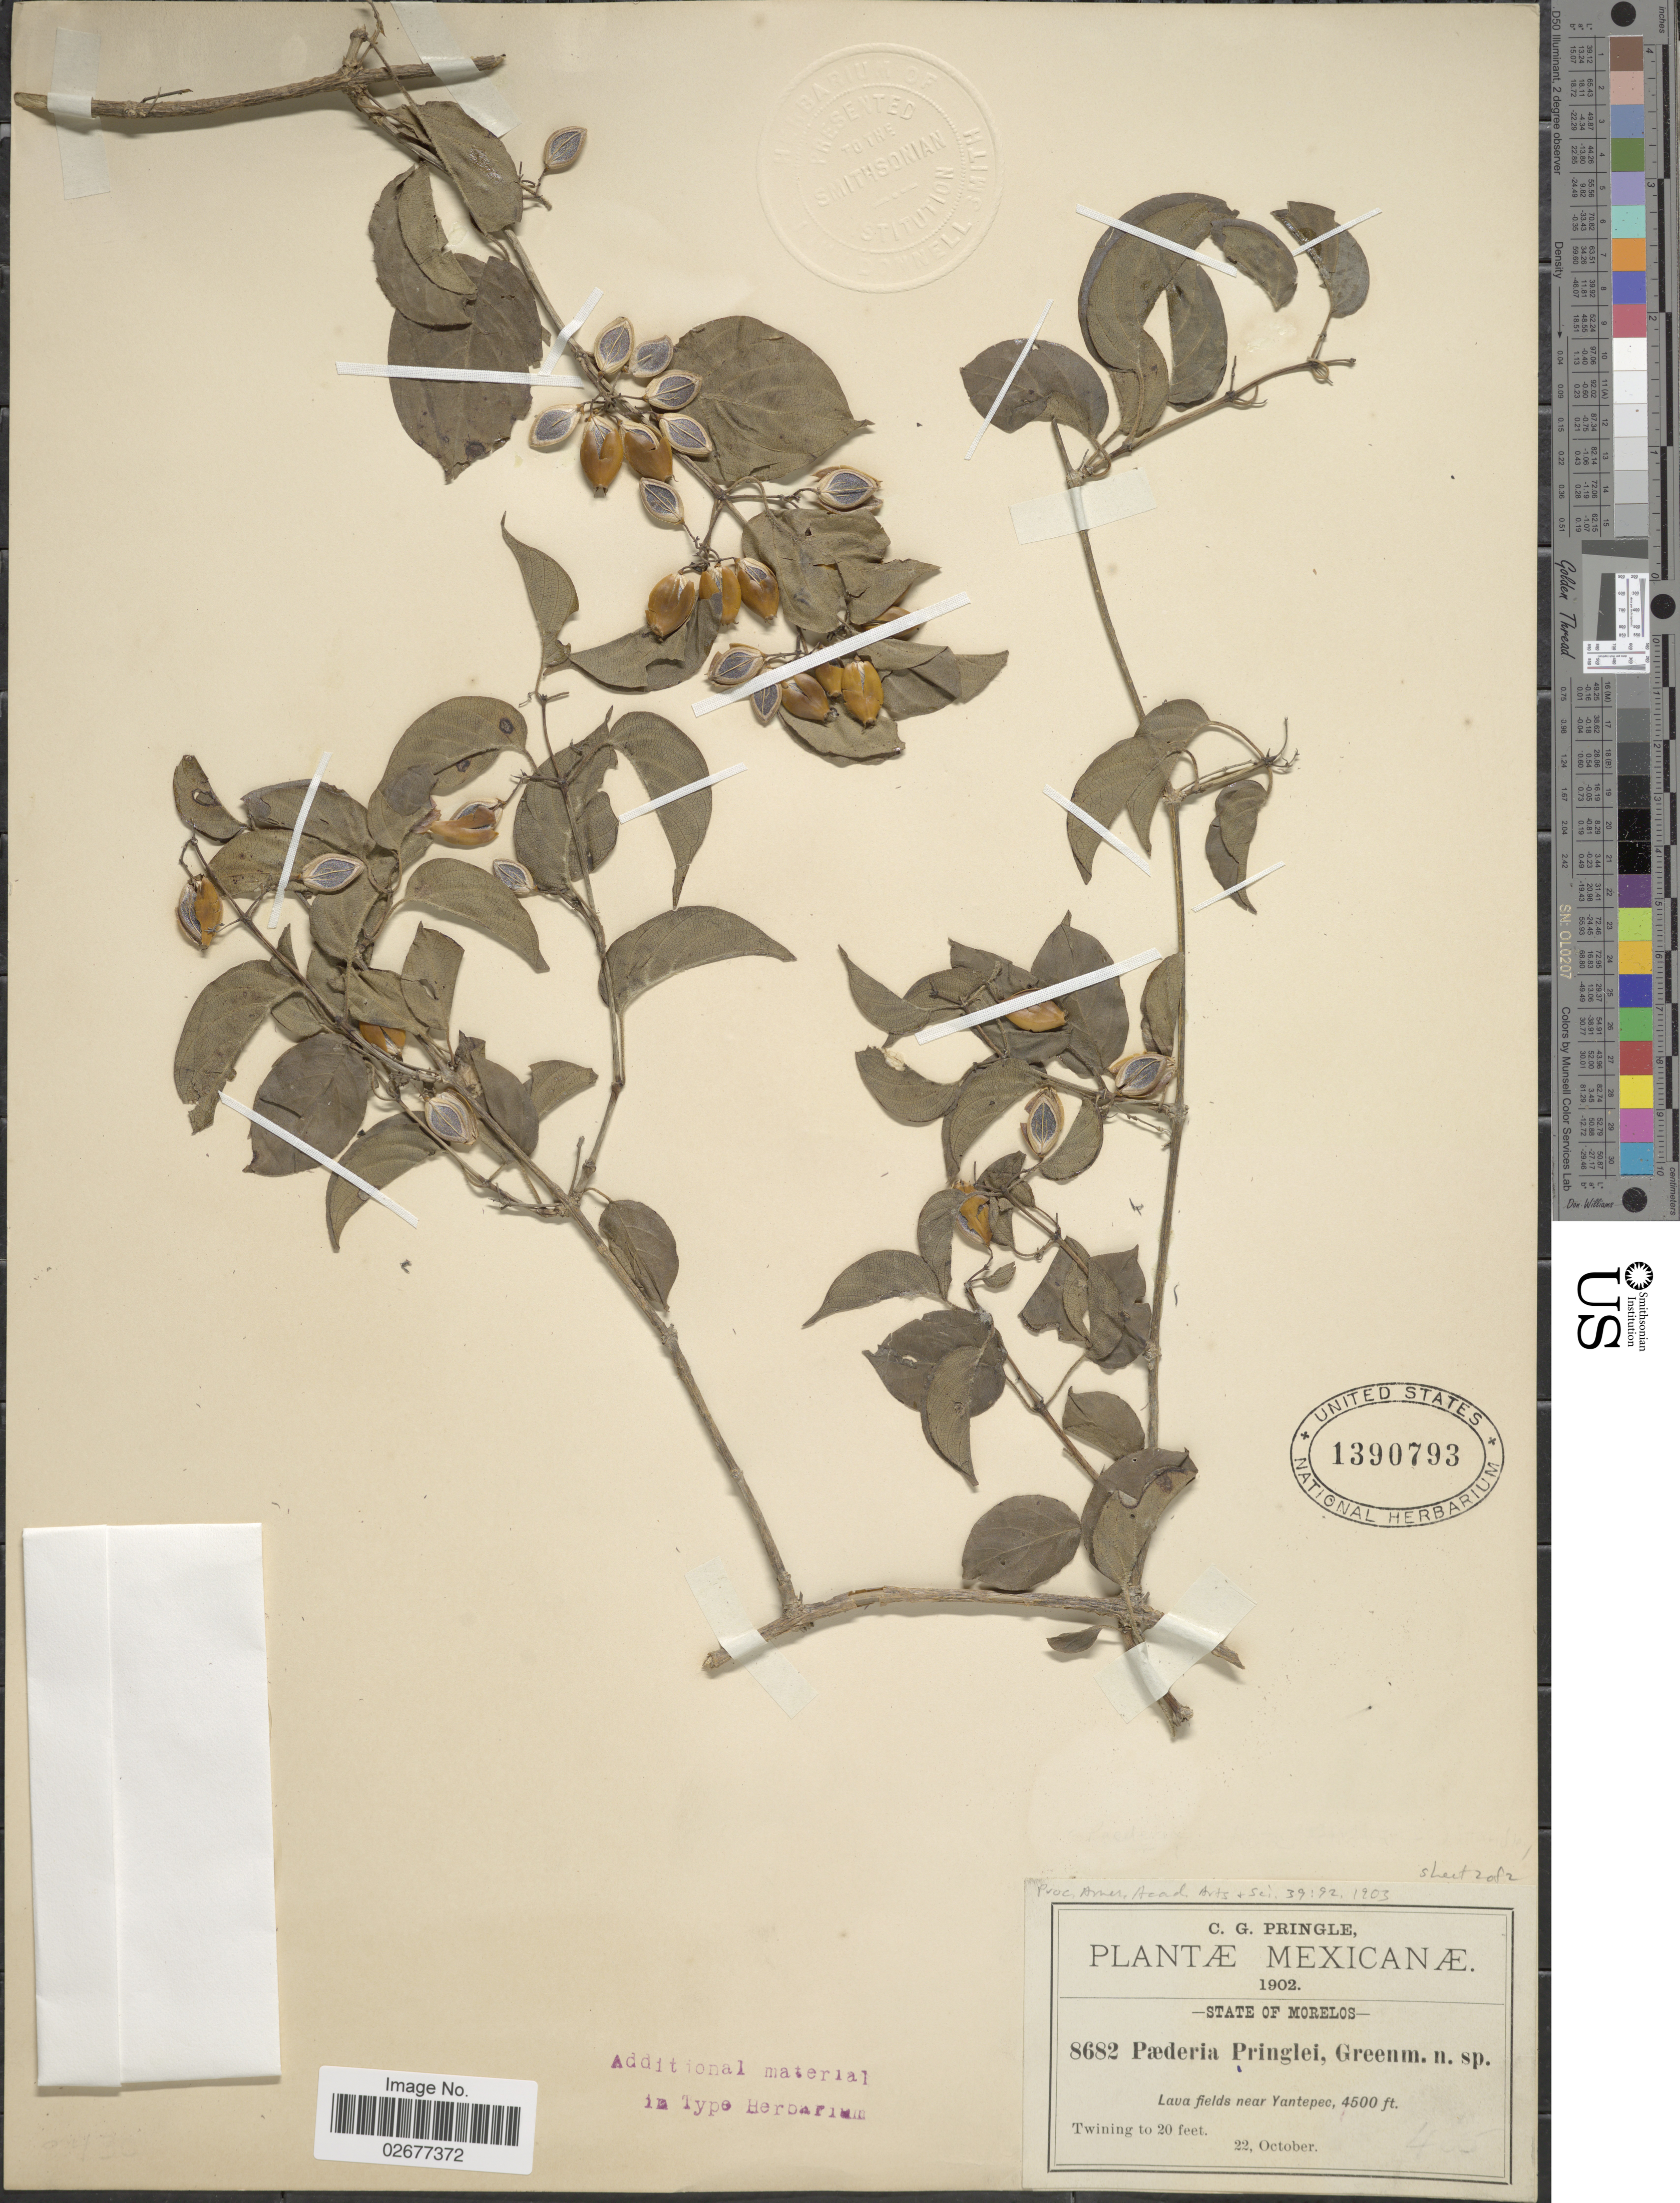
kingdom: Plantae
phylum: Tracheophyta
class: Magnoliopsida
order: Gentianales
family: Rubiaceae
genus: Paederia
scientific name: Paederia ciliata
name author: (Bartl. ex DC.) Standl.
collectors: C. G. Pringle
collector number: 8682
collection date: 1902-10-22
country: Mexico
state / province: Morelos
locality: State of Morelos, Lava fields near Yantepec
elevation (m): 1372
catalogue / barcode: US 1390793